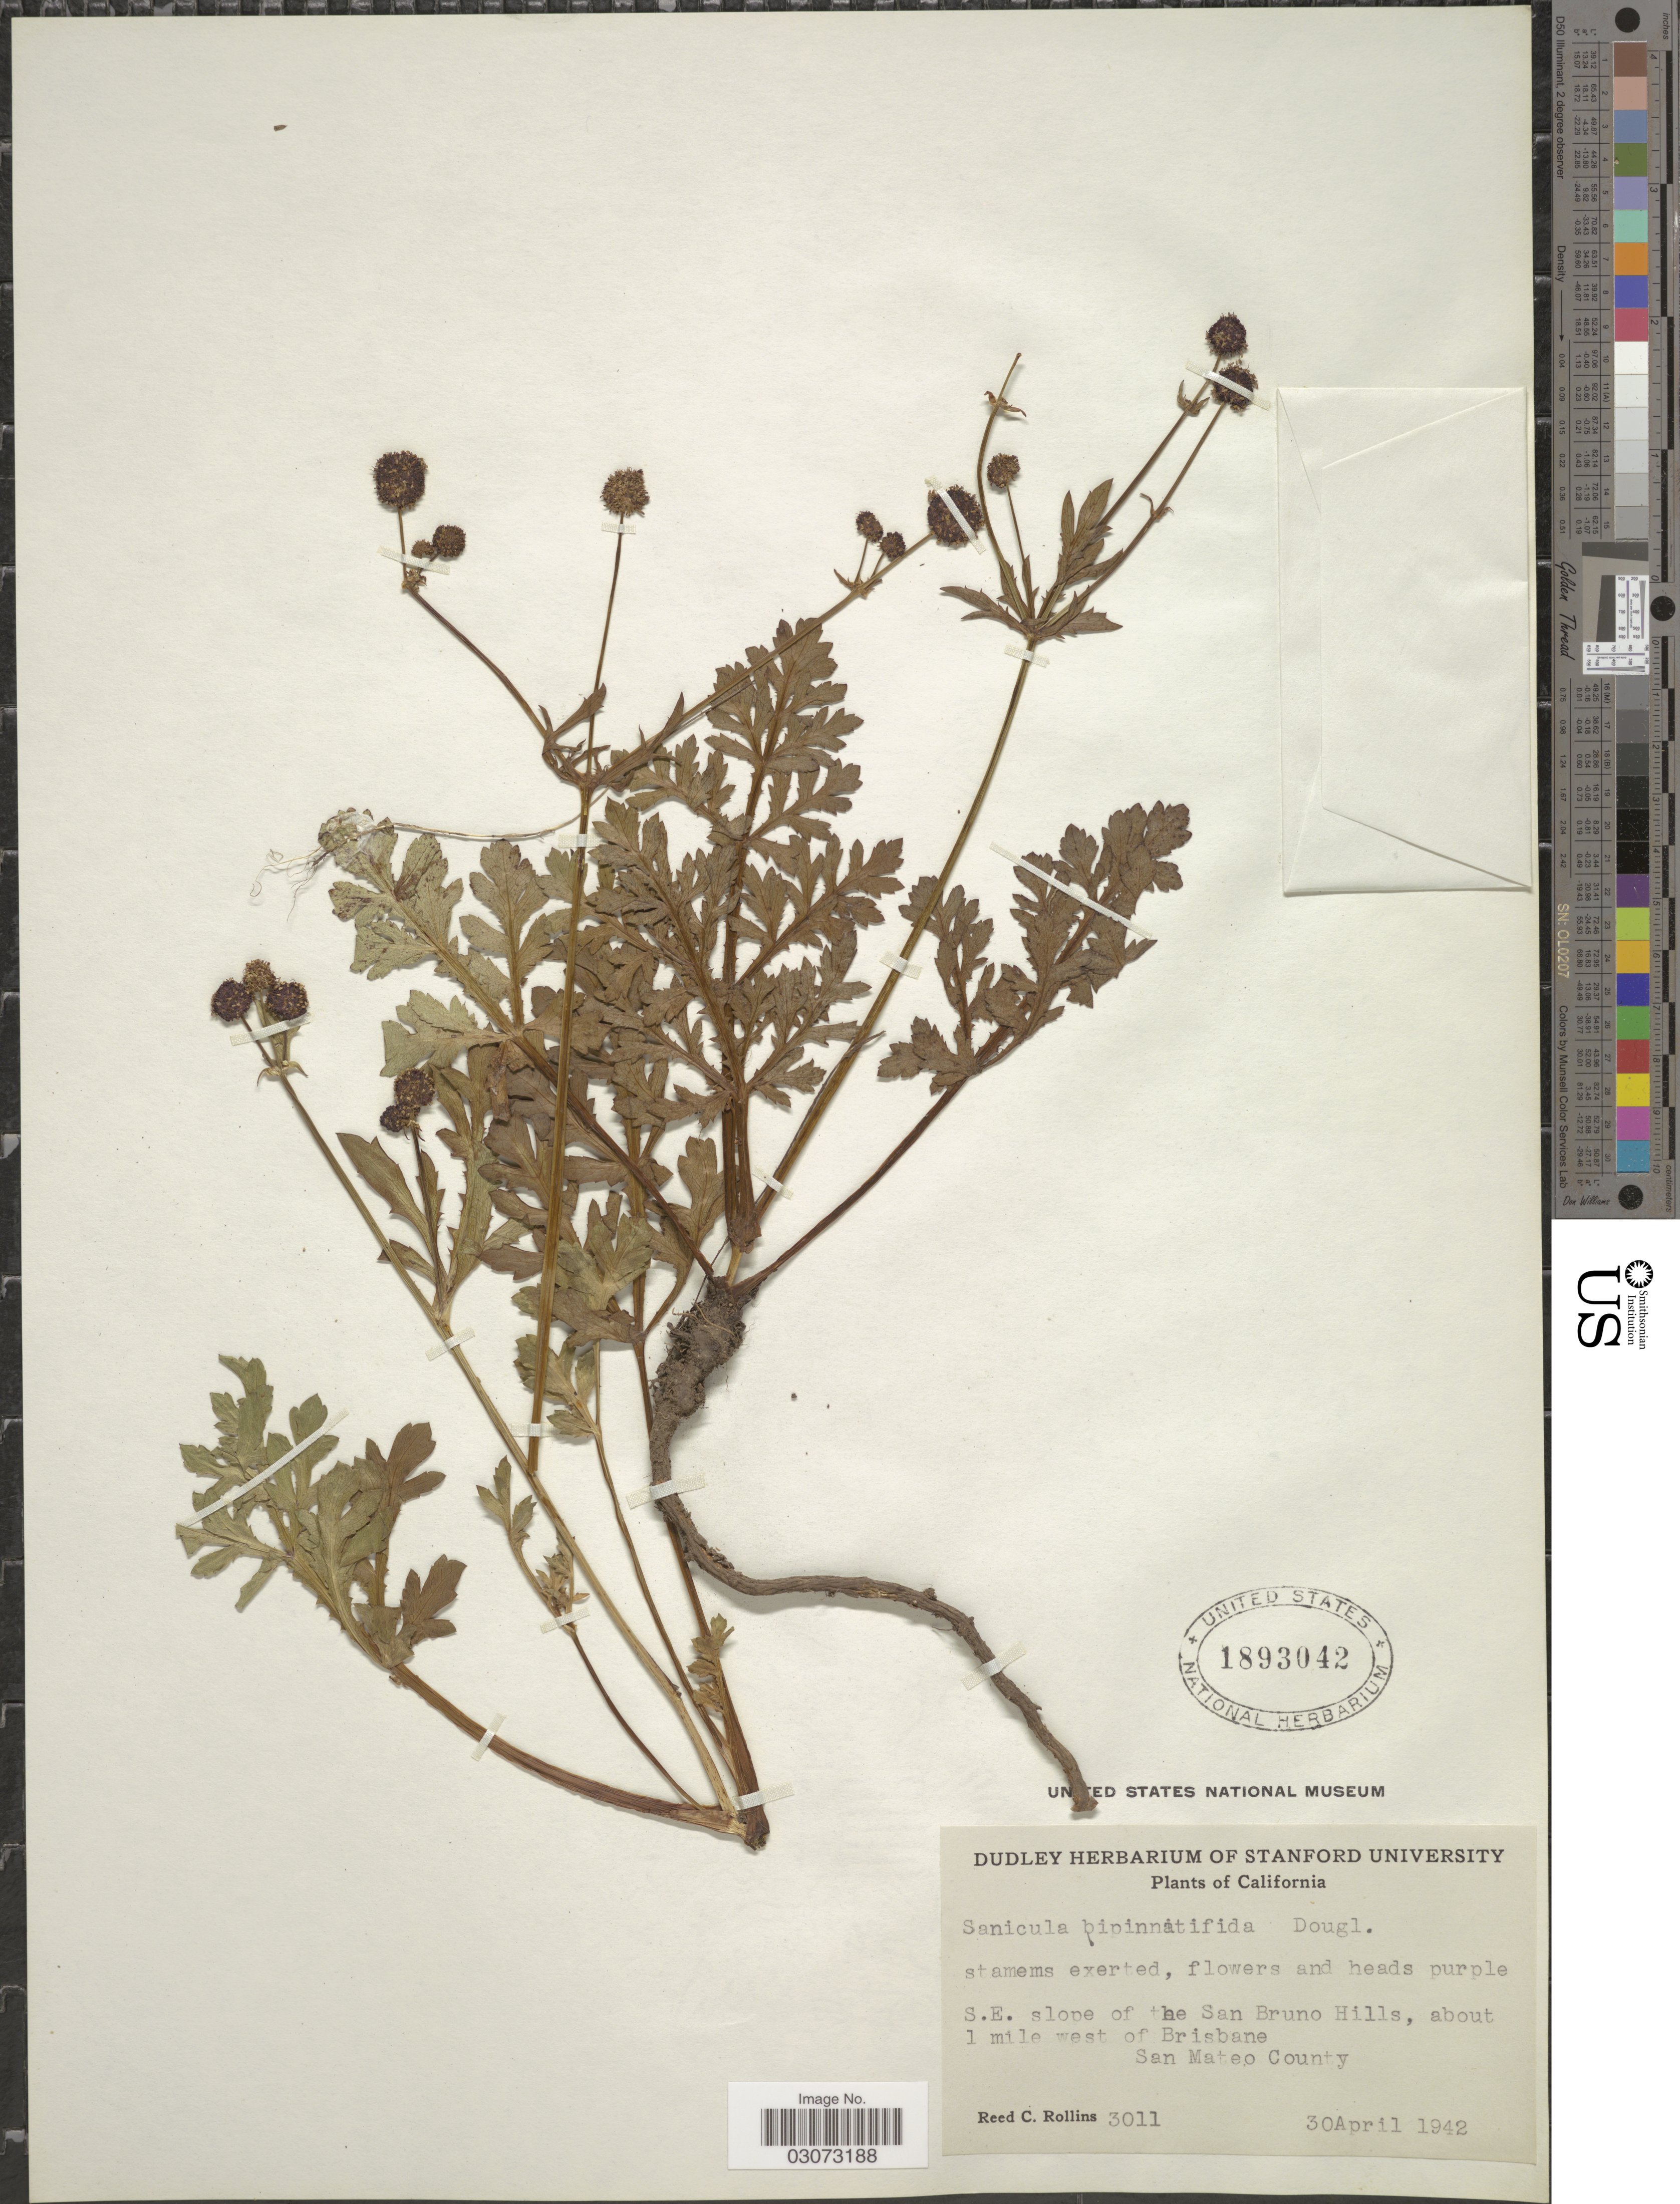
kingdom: Plantae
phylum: Tracheophyta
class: Magnoliopsida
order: Apiales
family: Apiaceae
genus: Sanicula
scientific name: Sanicula bipinnatifida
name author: Douglas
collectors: R. C. Rollins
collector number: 3011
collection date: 1942-04-30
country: United States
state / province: California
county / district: San Mateo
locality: S.E. slope of the San Bruno Hills, about 1 mile west of Brisbane. San Mateo County.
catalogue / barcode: US 1893042